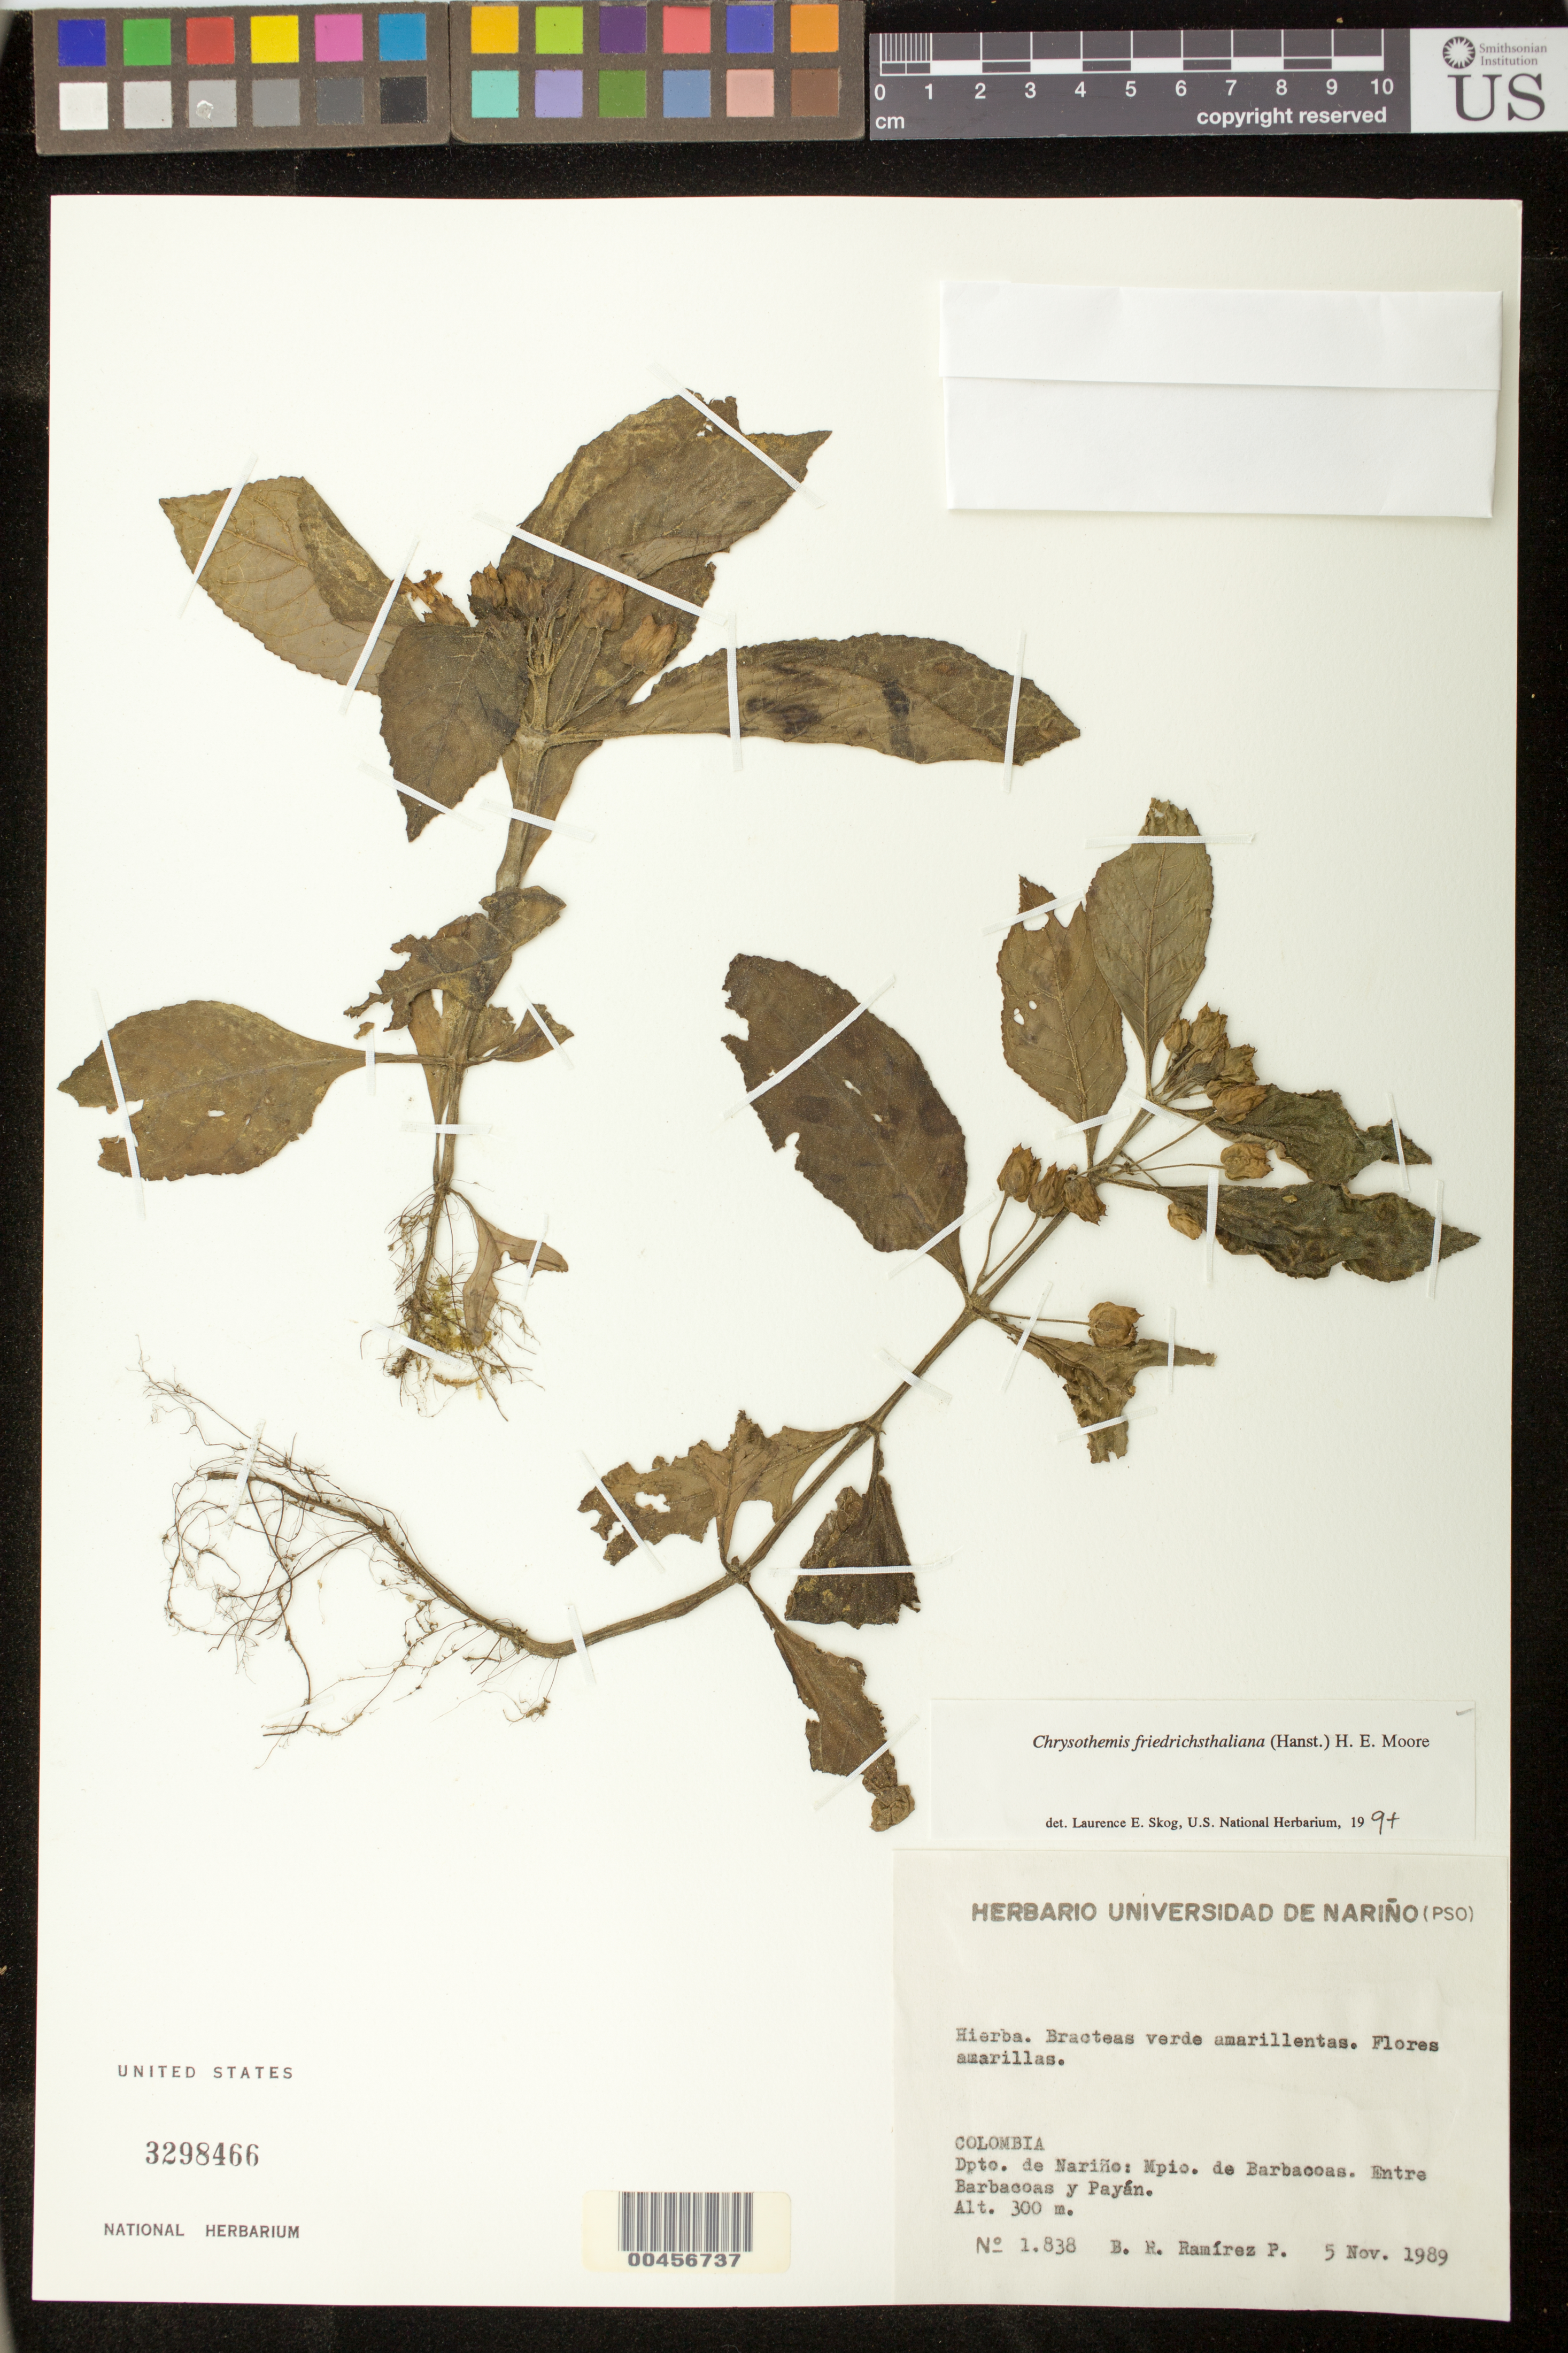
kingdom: Plantae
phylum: Tracheophyta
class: Magnoliopsida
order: Lamiales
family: Gesneriaceae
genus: Chrysothemis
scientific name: Chrysothemis friedrichsthaliana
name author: (Hanst.) H.E. Moore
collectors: B. R. Ramirez P.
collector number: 1838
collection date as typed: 05 Nov 1989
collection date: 1989-11-05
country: Colombia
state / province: Nariño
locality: Barbacoas, between Barbacoas and Payan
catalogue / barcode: US 3298466